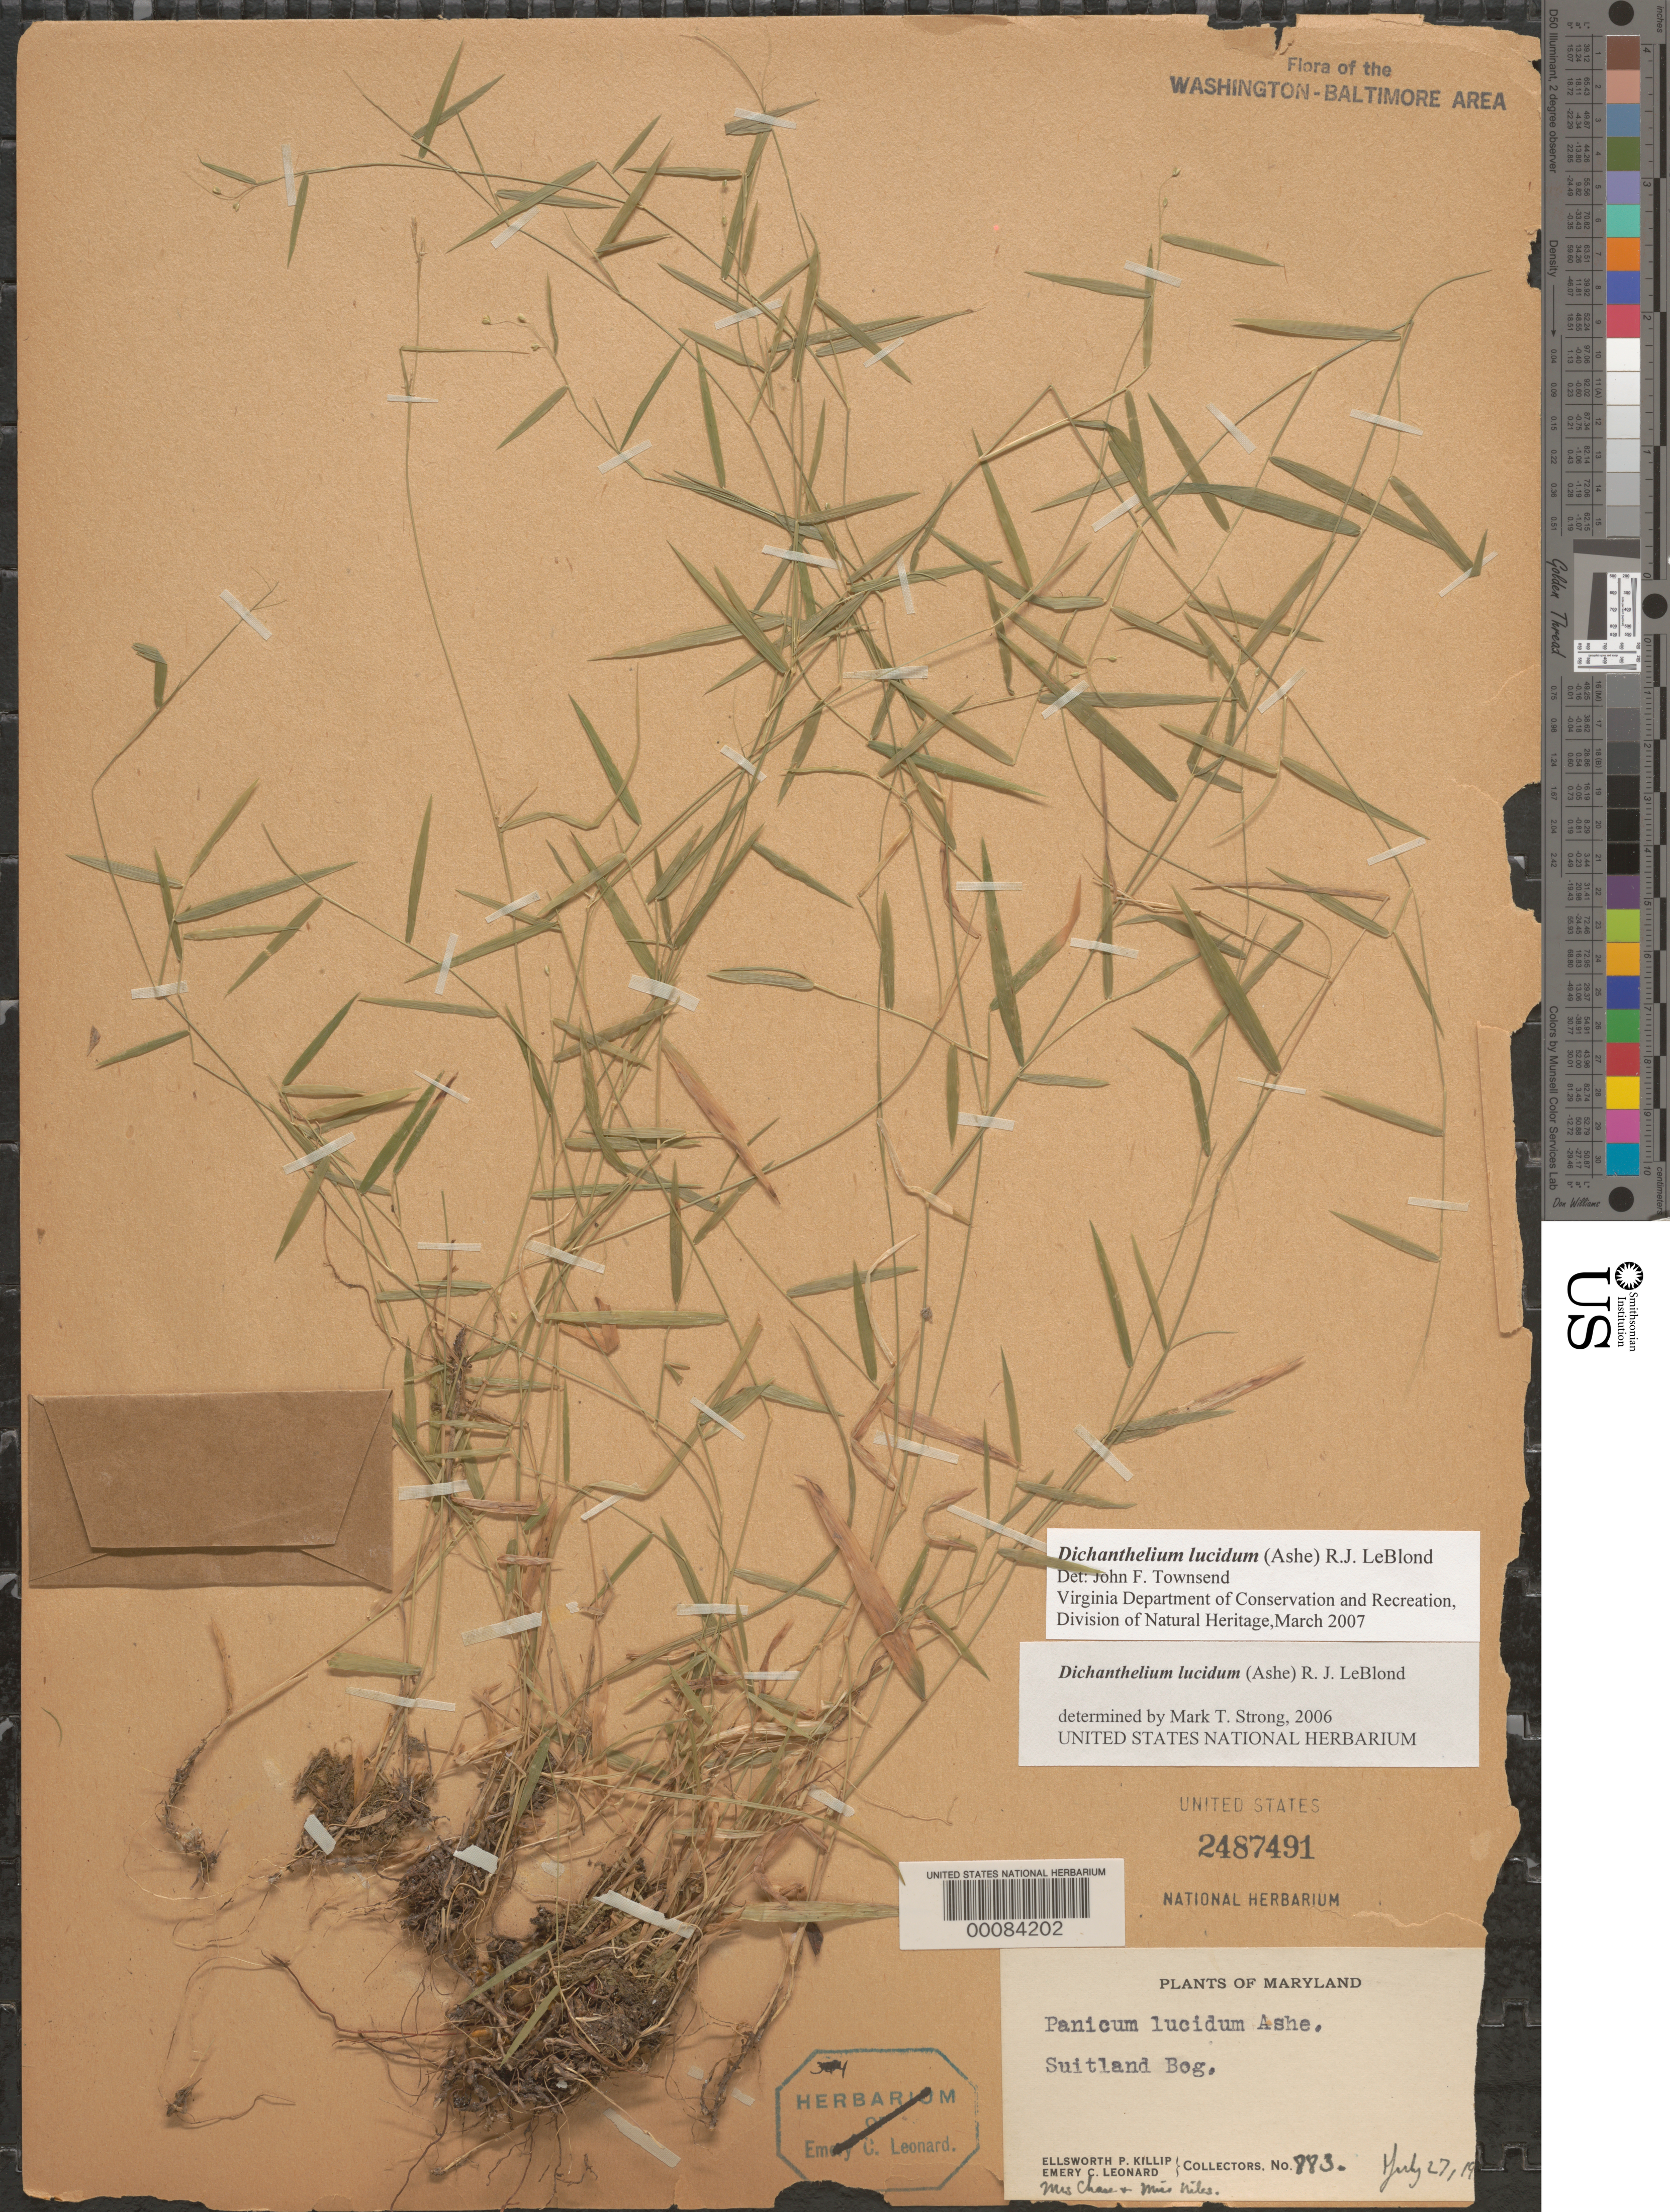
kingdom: Plantae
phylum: Tracheophyta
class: Liliopsida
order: Poales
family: Poaceae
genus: Dichanthelium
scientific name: Dichanthelium dichotomum var. dichotomum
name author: (L.) Gould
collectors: E. P. Killip & E. C. Leonard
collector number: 883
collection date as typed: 27 Jul 1921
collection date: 1921-07-27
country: United States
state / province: Maryland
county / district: Prince George's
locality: Suitland Bog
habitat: Bog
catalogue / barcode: US 2487491